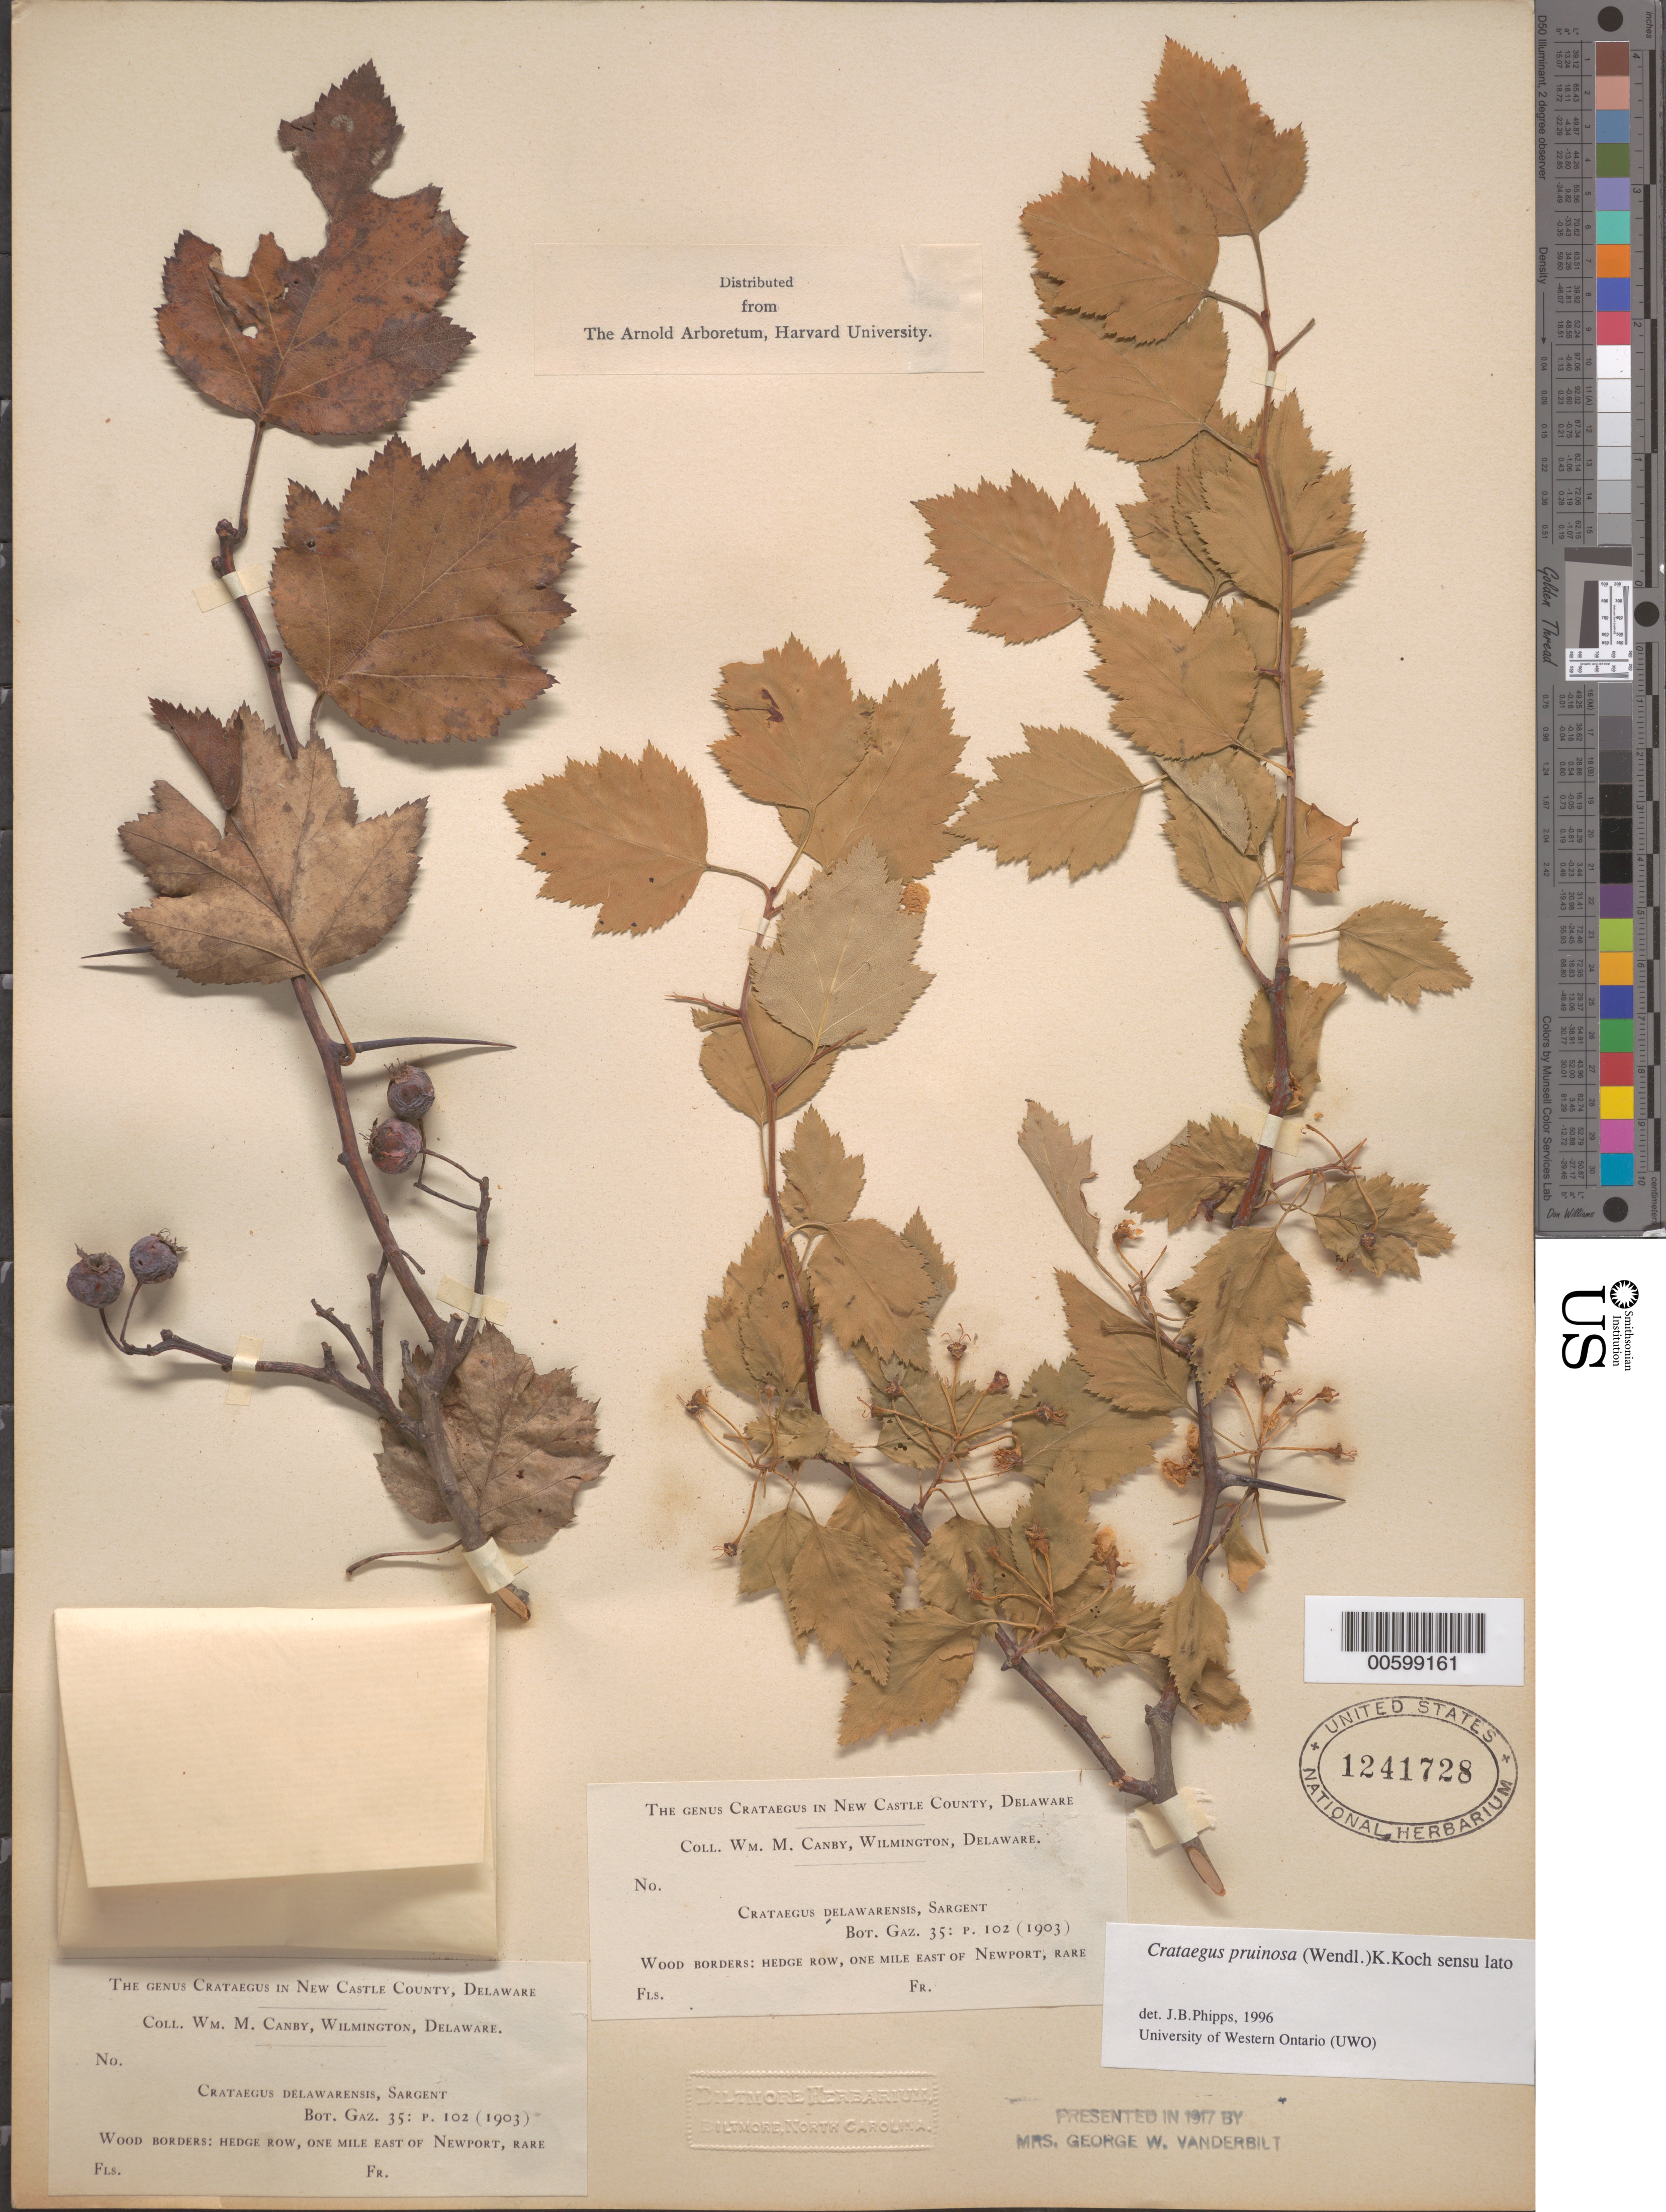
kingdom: Plantae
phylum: Tracheophyta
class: Magnoliopsida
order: Rosales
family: Rosaceae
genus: Crataegus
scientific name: Crataegus pruinosa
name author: (H.L. Wendl.) K. Koch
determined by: Phipps, James B., (UWO), University of Western Ontario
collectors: W. M. Canby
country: United States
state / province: Delaware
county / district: New Castle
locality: One mile E of Newport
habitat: Wood borders: hedge row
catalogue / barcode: US 1241728